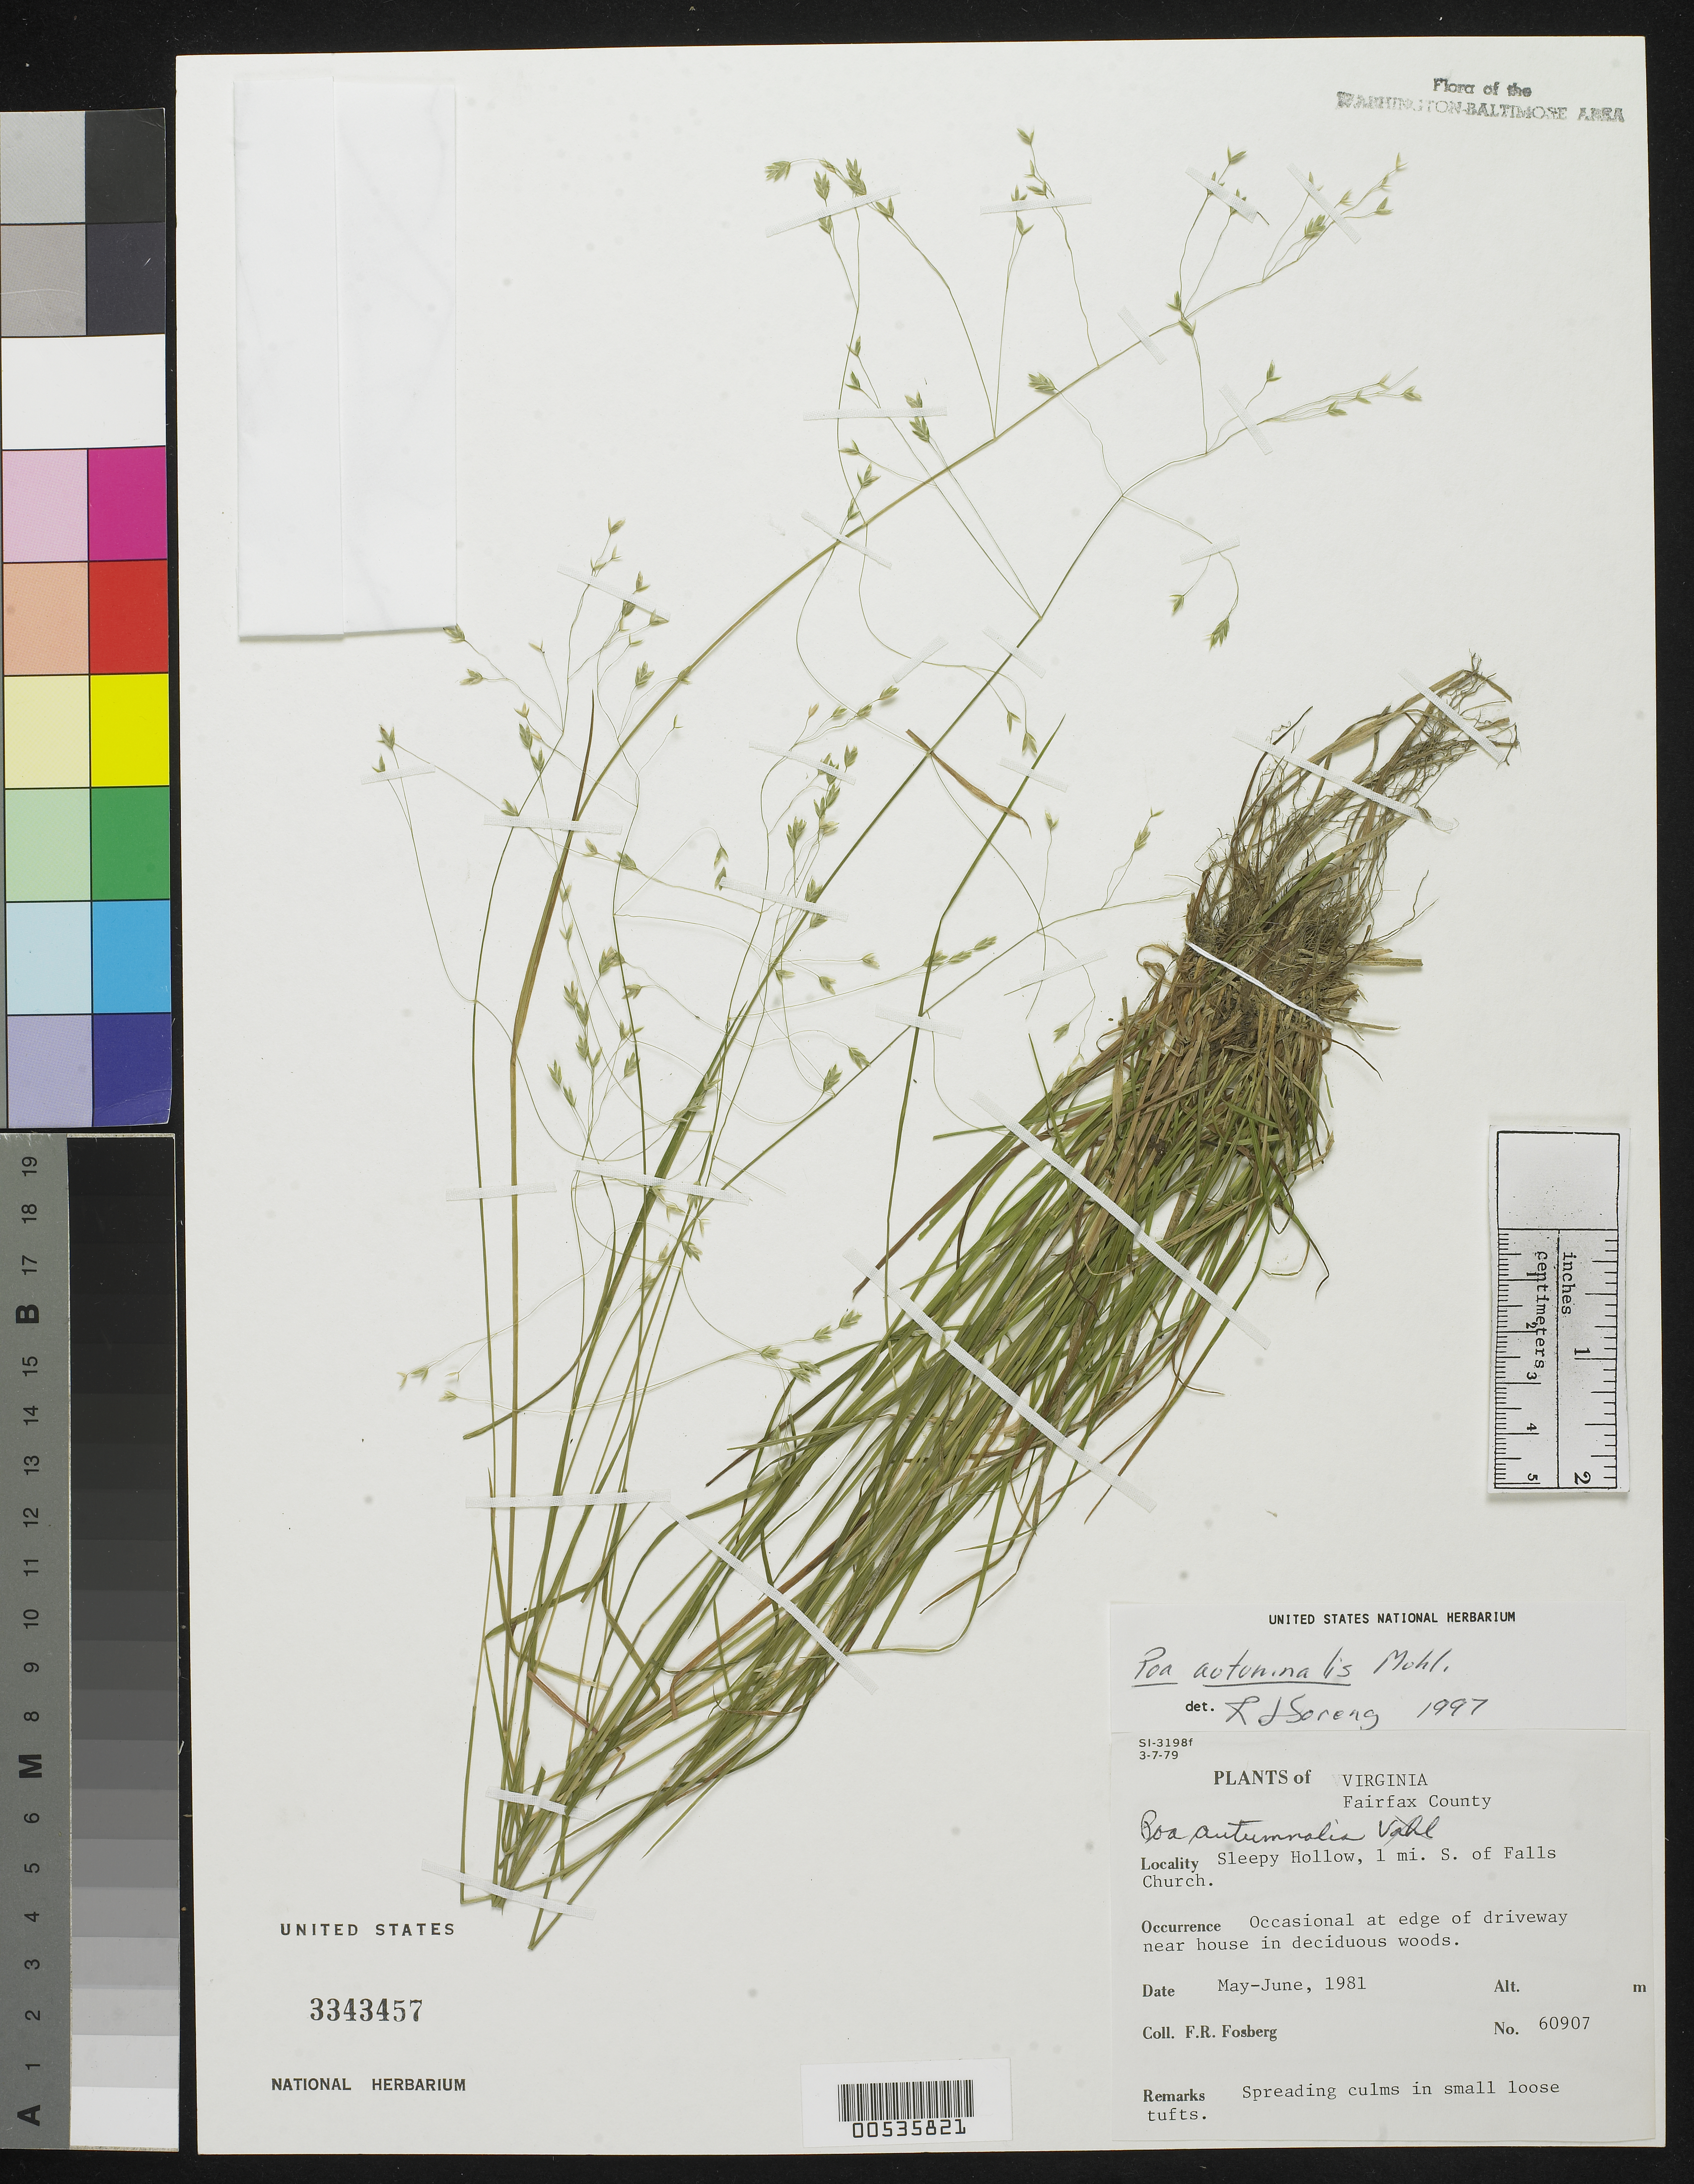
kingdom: Plantae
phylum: Tracheophyta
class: Liliopsida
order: Poales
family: Poaceae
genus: Poa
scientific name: Poa autumnalis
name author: Muhl. ex Elliott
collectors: F. R. Fosberg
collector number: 60907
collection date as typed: May 1981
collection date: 1981-05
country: United States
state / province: Virginia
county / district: Fairfax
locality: Sleepy Hollow, S of Falls Church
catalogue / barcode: US 3343457